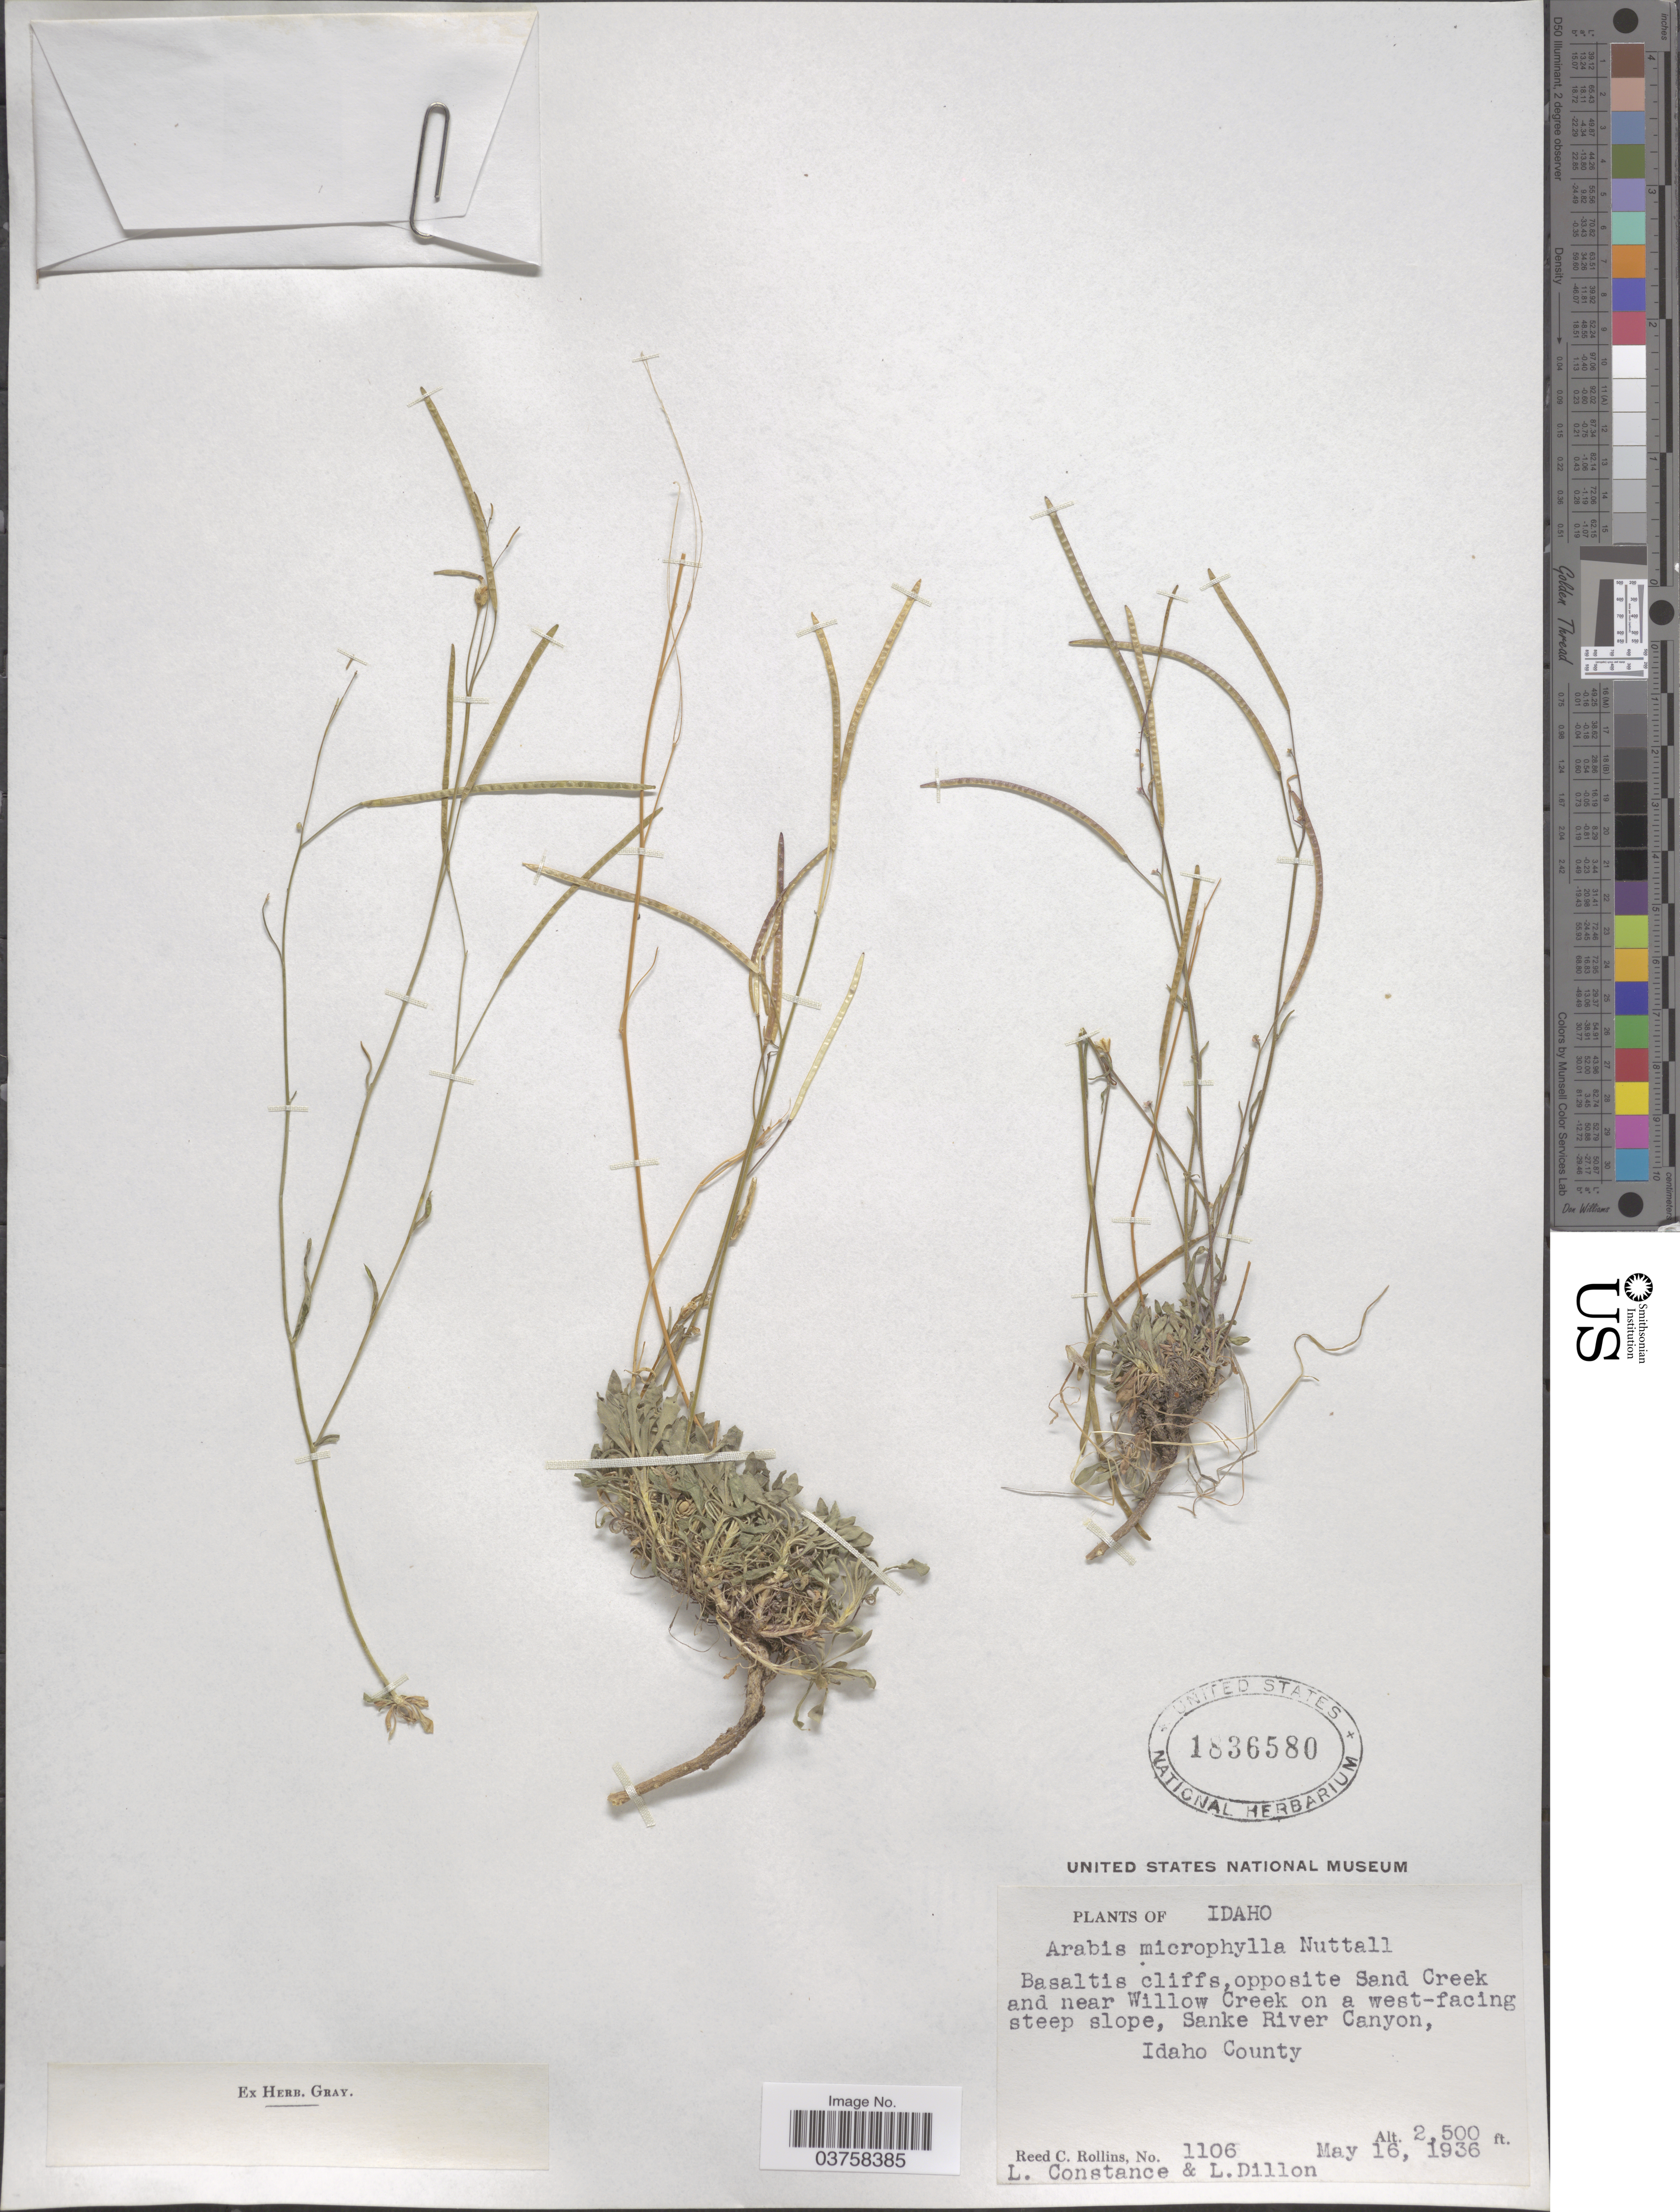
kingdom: Plantae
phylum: Tracheophyta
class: Magnoliopsida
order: Brassicales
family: Brassicaceae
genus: Arabis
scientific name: Arabis microphylla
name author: Nutt.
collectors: R. C. Rollins, L. Constance & L. Dillon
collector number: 1106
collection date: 1936-05-16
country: United States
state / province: Idaho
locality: Opposite Sand Creek and near Willow Creek on a west-facing steep slope, Sanke River Canyon, Idaho County.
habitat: basalt cliffs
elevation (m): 762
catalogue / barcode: US 1836580